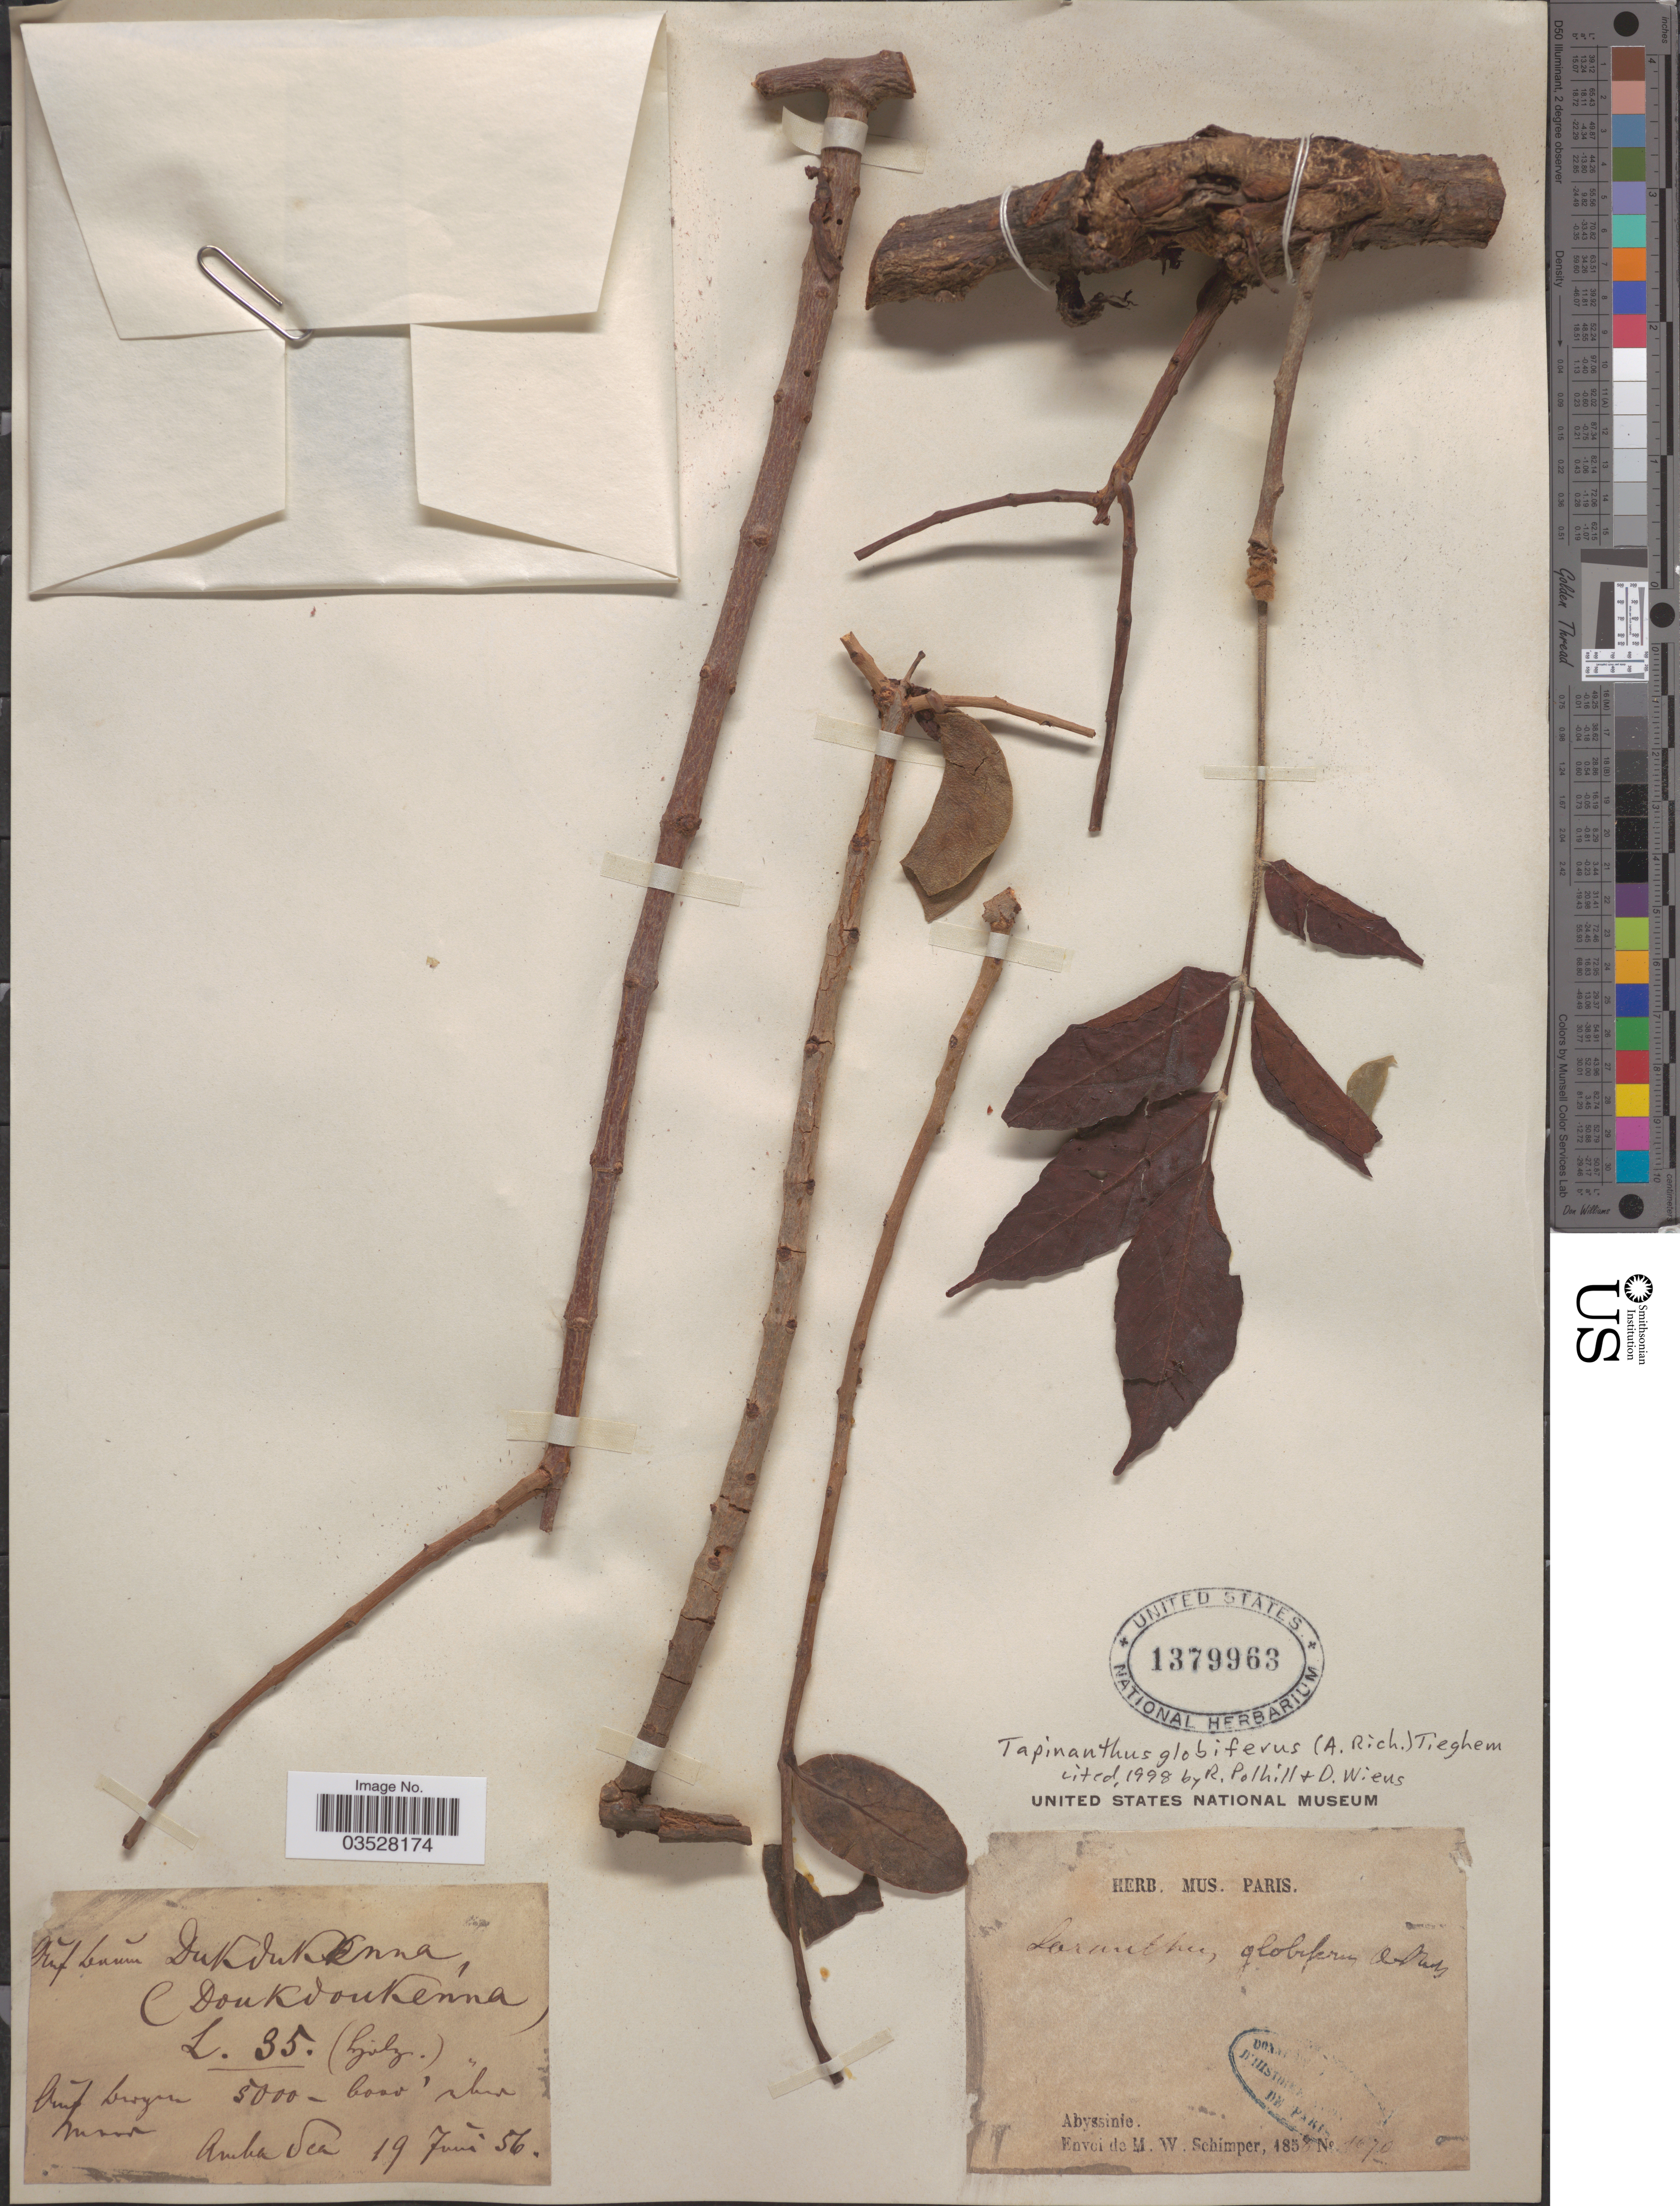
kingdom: Plantae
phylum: Tracheophyta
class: Magnoliopsida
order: Santalales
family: Loranthaceae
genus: Tapinanthus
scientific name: Tapinanthus globiferus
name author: (A. Rich.) Tiegh.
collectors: M. Schimper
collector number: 35?/1670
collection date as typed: Transcribed d/m/y: 19/6/56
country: Ethiopia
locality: Kuif burger when moud. [interpreted] Amba dea [interpreted]. Abyssinie.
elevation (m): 1524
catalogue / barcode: US 1379963